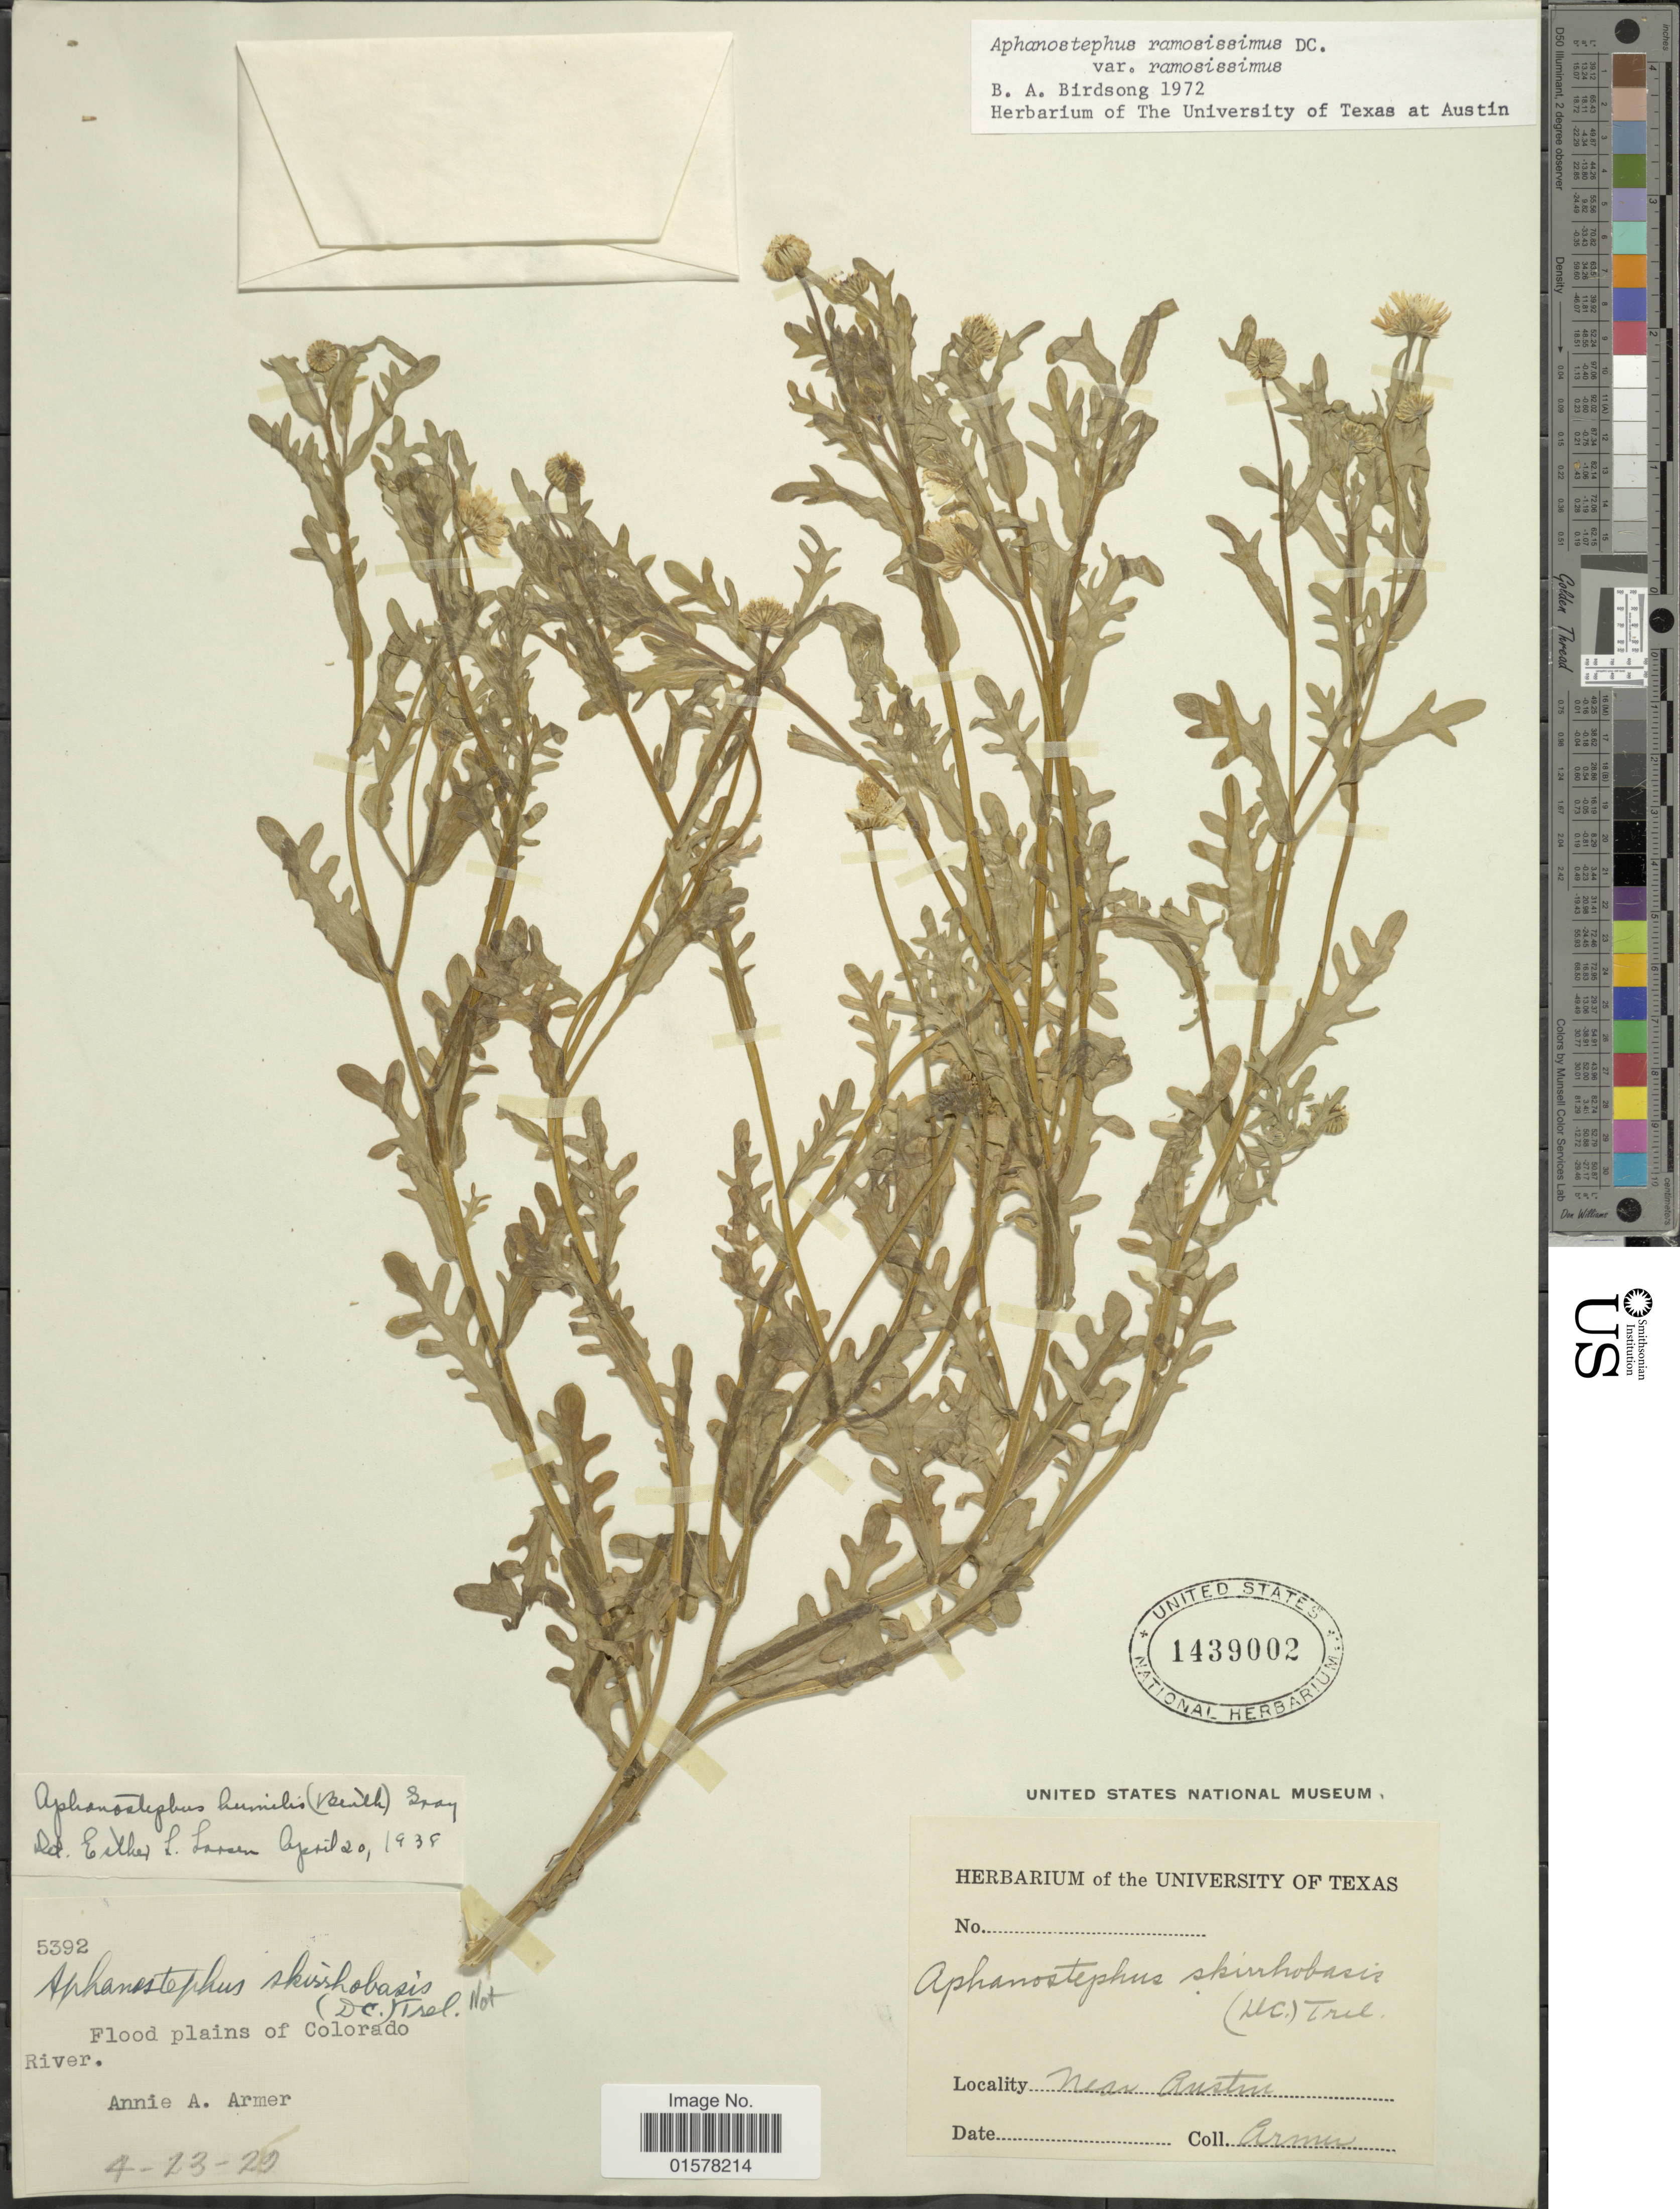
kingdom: Plantae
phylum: Tracheophyta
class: Magnoliopsida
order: Asterales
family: Asteraceae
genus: Aphanostephus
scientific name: Aphanostephus ramosissimus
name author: DC.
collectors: A. Armer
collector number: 5392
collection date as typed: Transcribed d/m/y: 23/4/29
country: United States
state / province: Texas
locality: Texas Near Austin. Flood plains of Colorado River.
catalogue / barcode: US 1439002